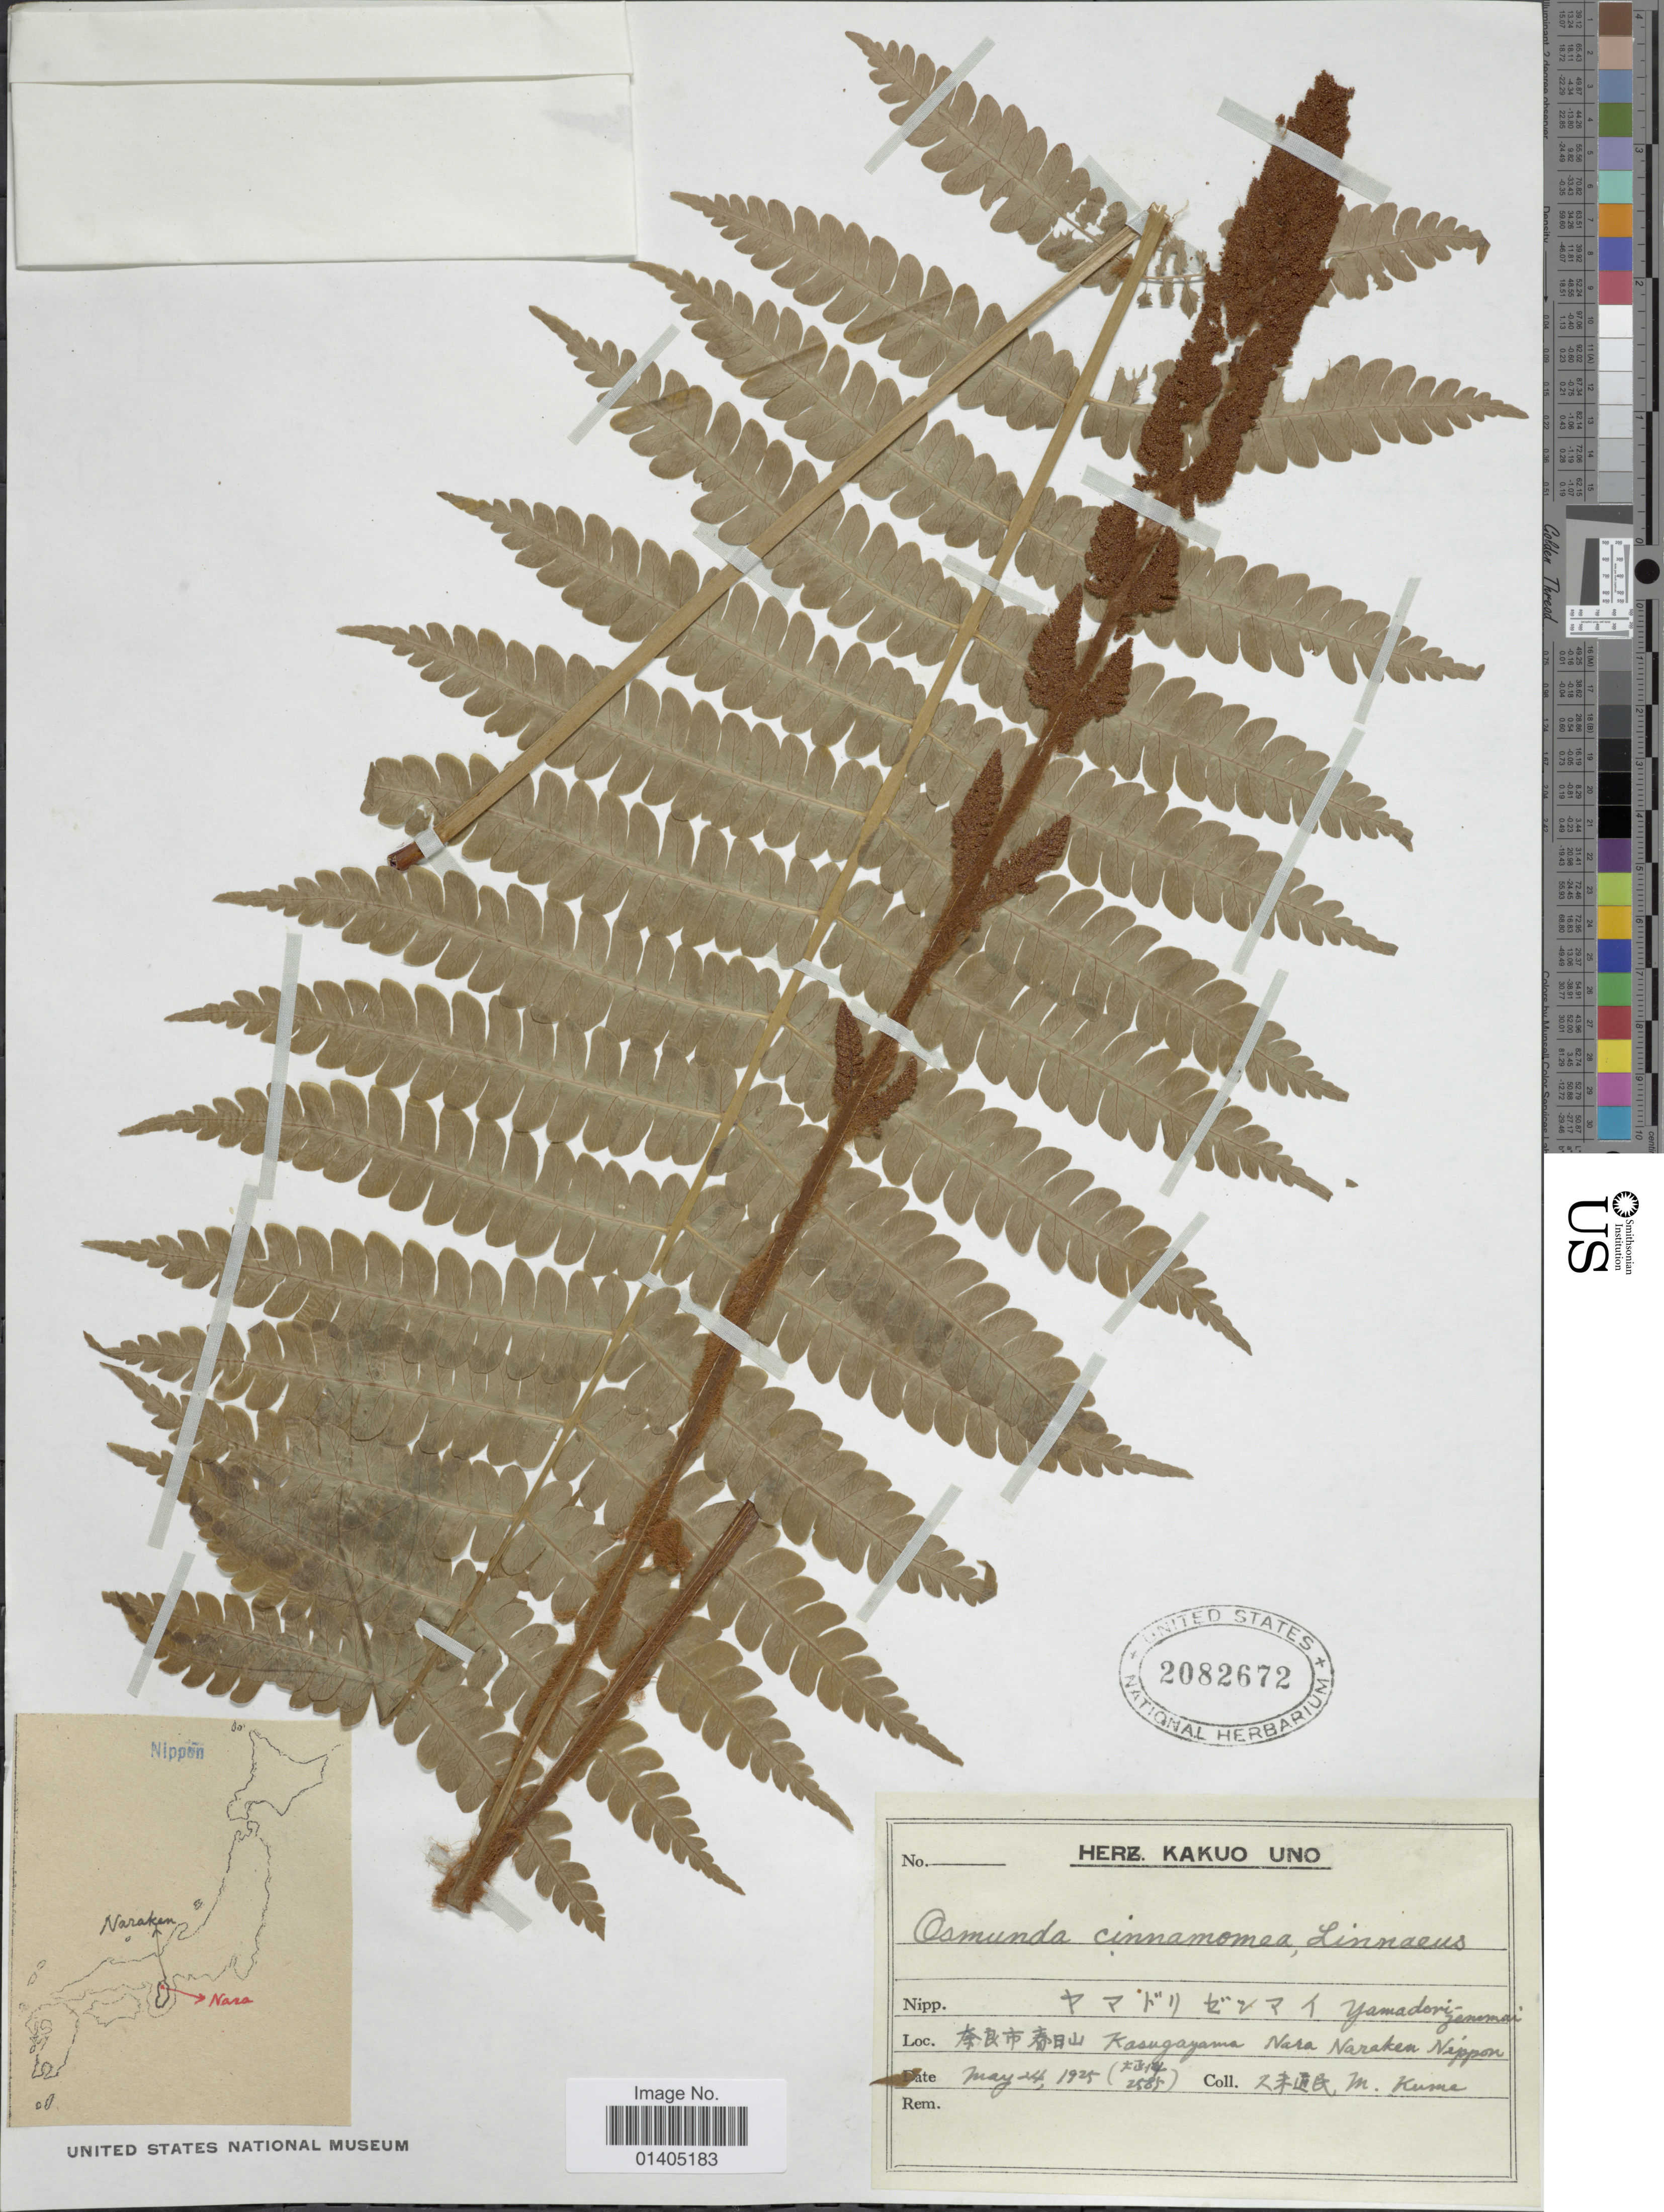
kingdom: Plantae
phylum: Tracheophyta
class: Polypodiopsida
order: Osmundales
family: Osmundaceae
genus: Osmundastrum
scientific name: Osmundastrum cinnamomeum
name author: (L.) C. Presl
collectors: M. Kume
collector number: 2585?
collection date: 1925-05-24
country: Japan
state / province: Nara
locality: Kasugayama, Nara-shi, Nara-ken, Nippon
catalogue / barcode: US 2082672